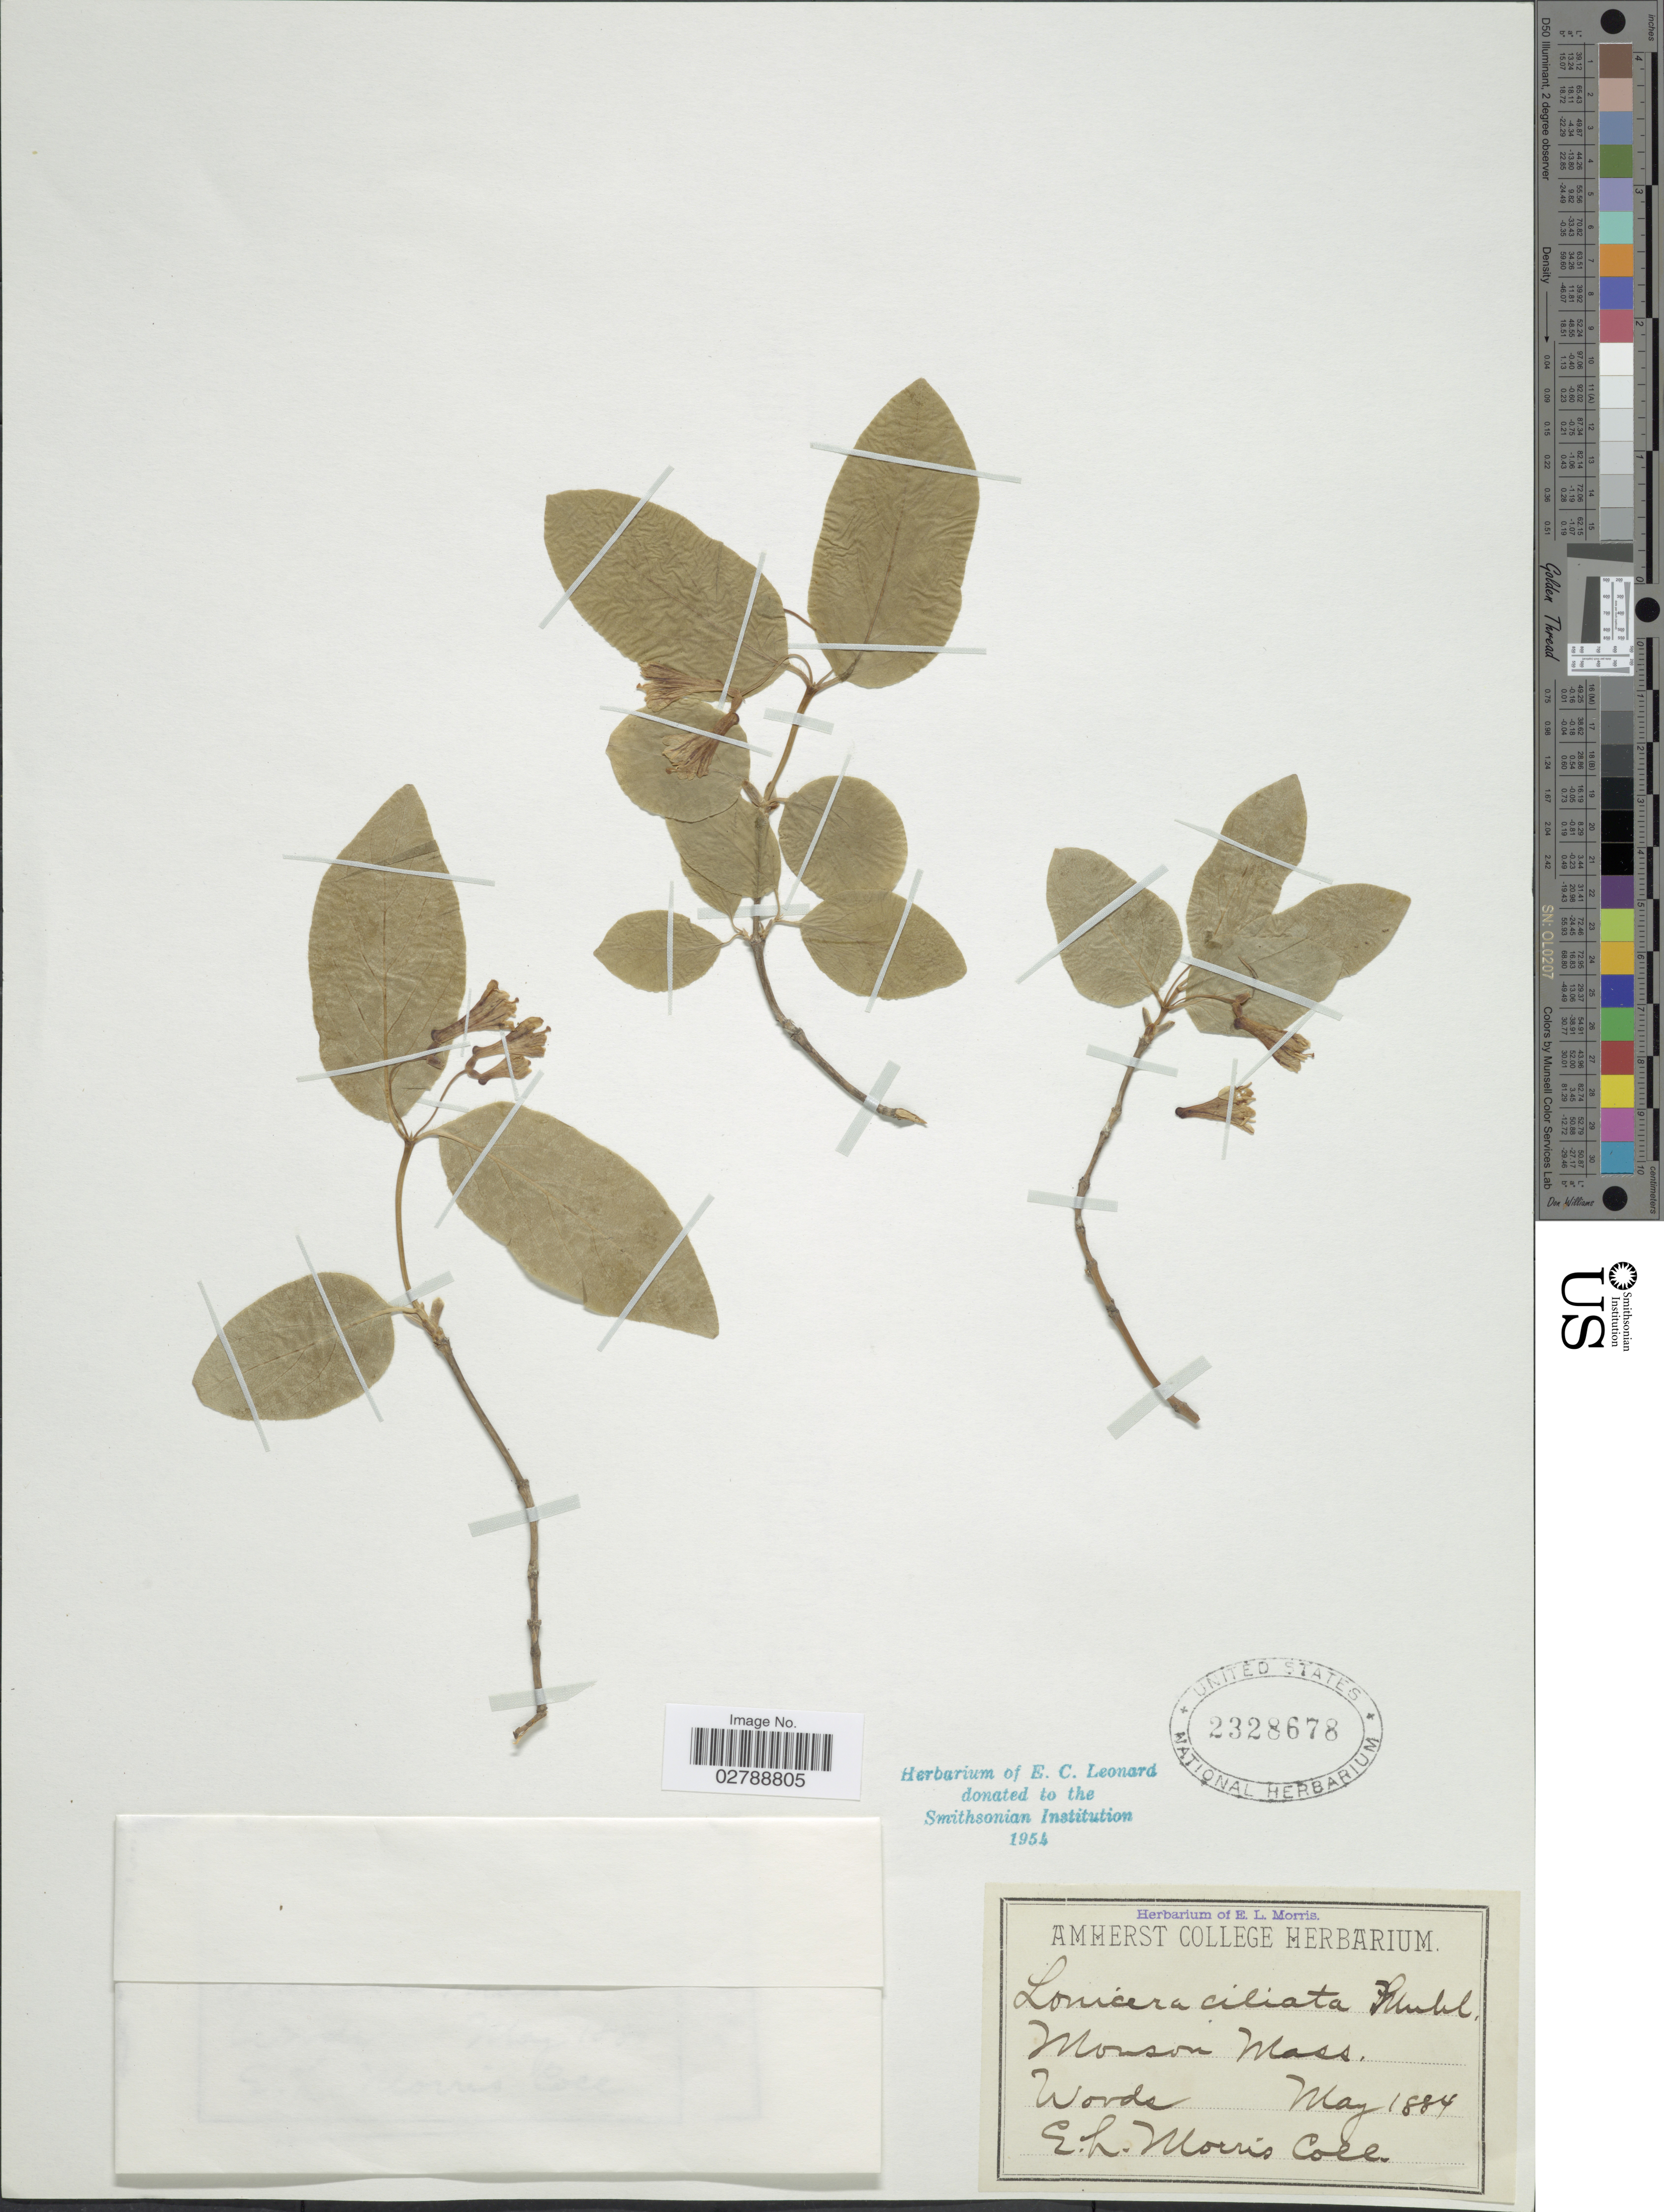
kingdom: Plantae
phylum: Tracheophyta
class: Magnoliopsida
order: Dipsacales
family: Caprifoliaceae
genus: Lonicera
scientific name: Lonicera canadensis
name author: Bartram & W. Bartram ex Marshall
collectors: E. Morris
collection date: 1884-05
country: United States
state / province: Massachusetts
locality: Monson Mass.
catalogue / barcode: US 2328678